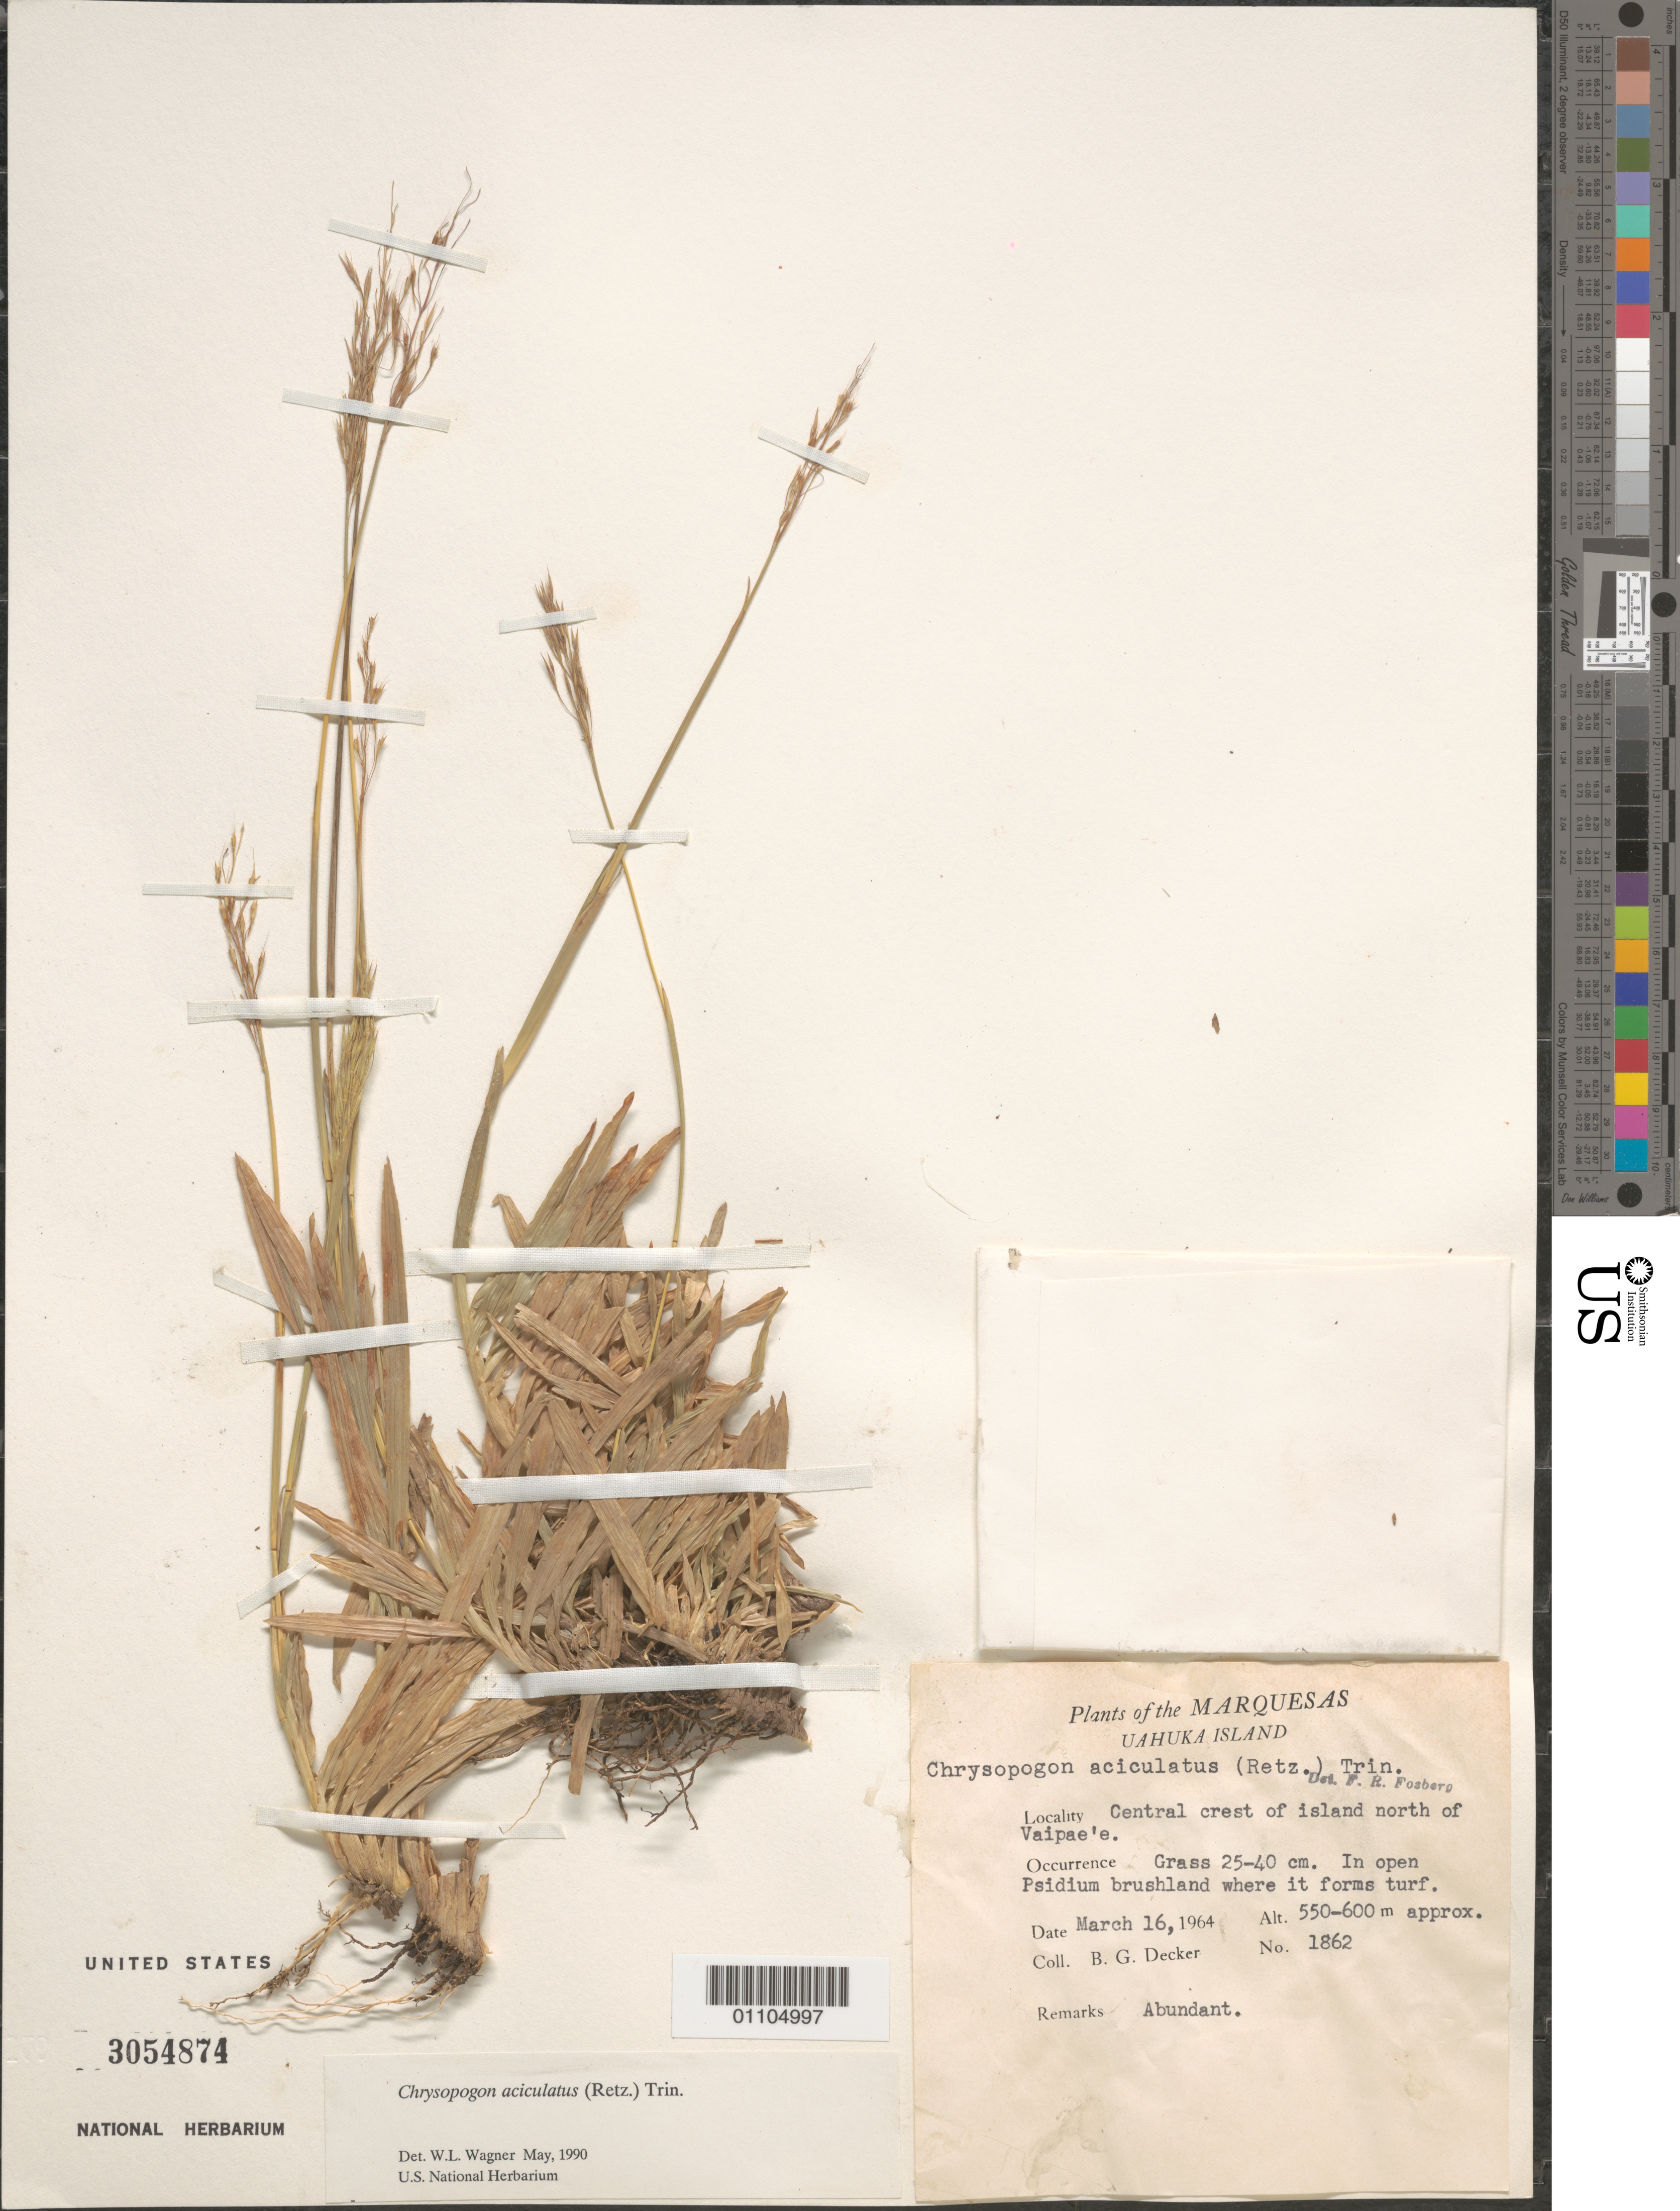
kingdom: Plantae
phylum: Tracheophyta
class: Liliopsida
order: Poales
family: Poaceae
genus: Chrysopogon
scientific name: Chrysopogon aciculatus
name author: (Retz.) Trin.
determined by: Wagner, W. L., (BOT), Smithsonian Institution - National Museum of Natural History (UNITED STATES)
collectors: B. G. Decker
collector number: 1862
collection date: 1964-03-16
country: French Polynesia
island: Ua Huka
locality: central crest of island N of Vaipae'e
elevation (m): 550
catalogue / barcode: US 3054874